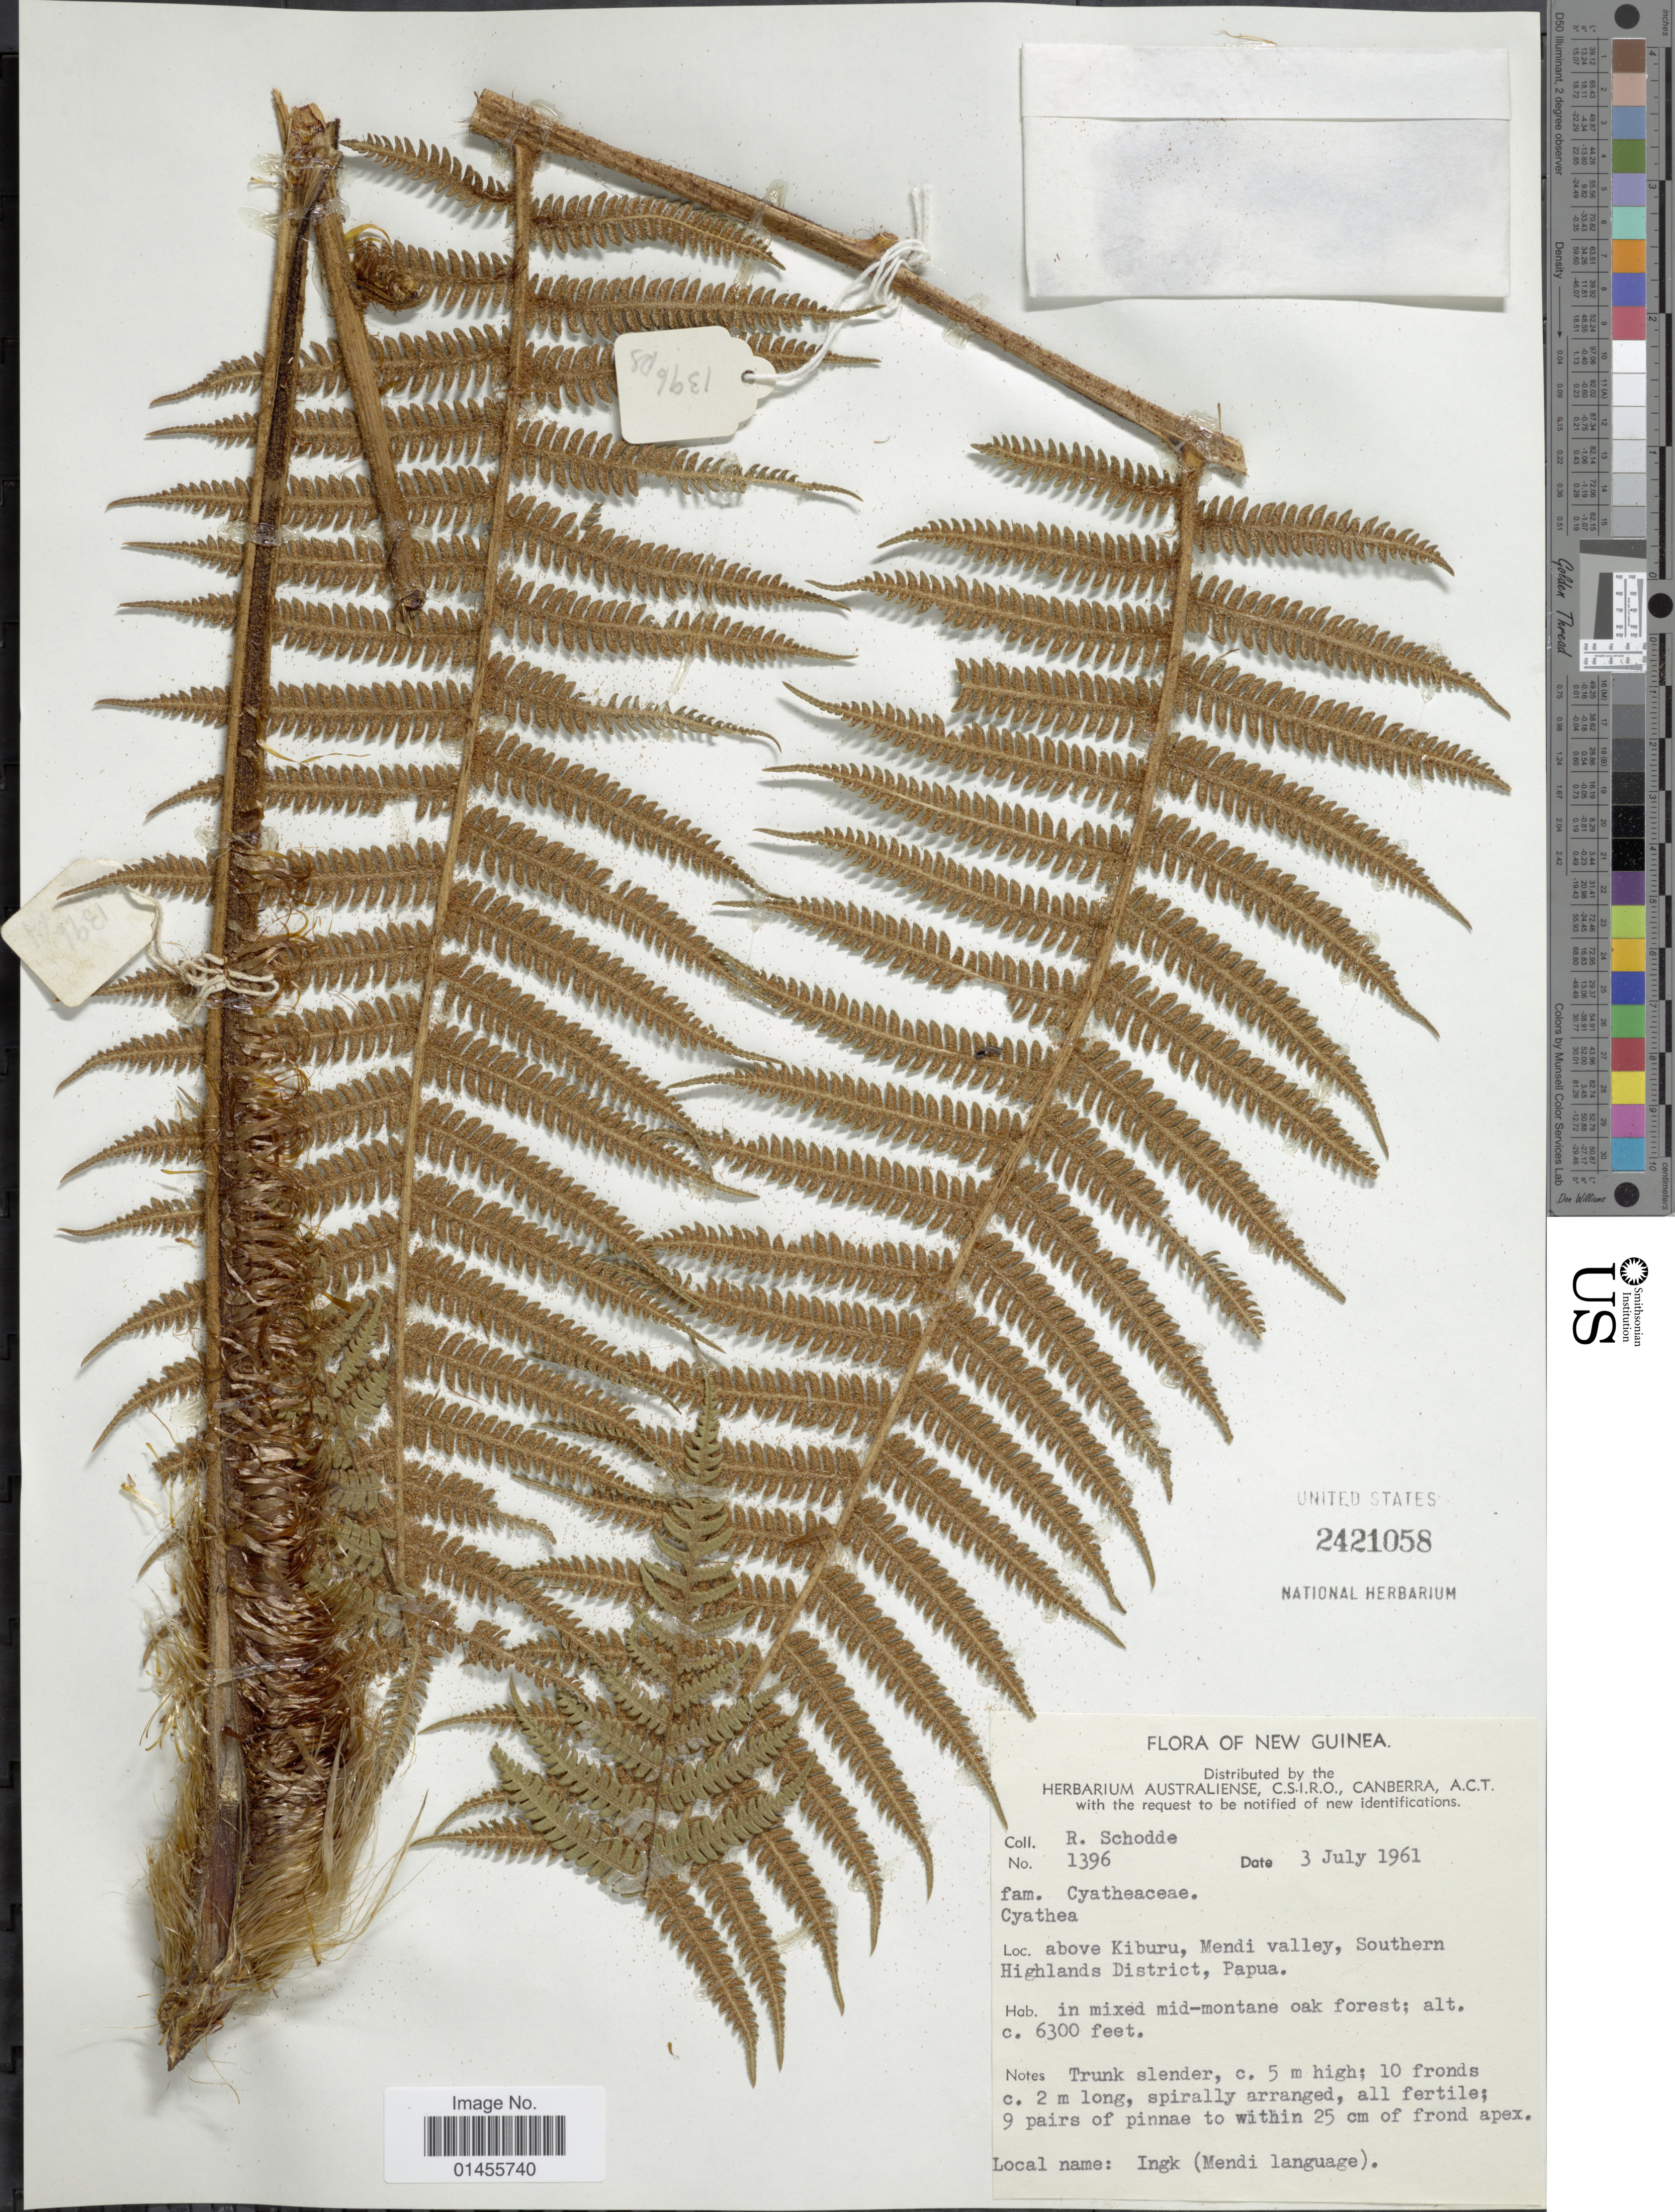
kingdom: Plantae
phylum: Tracheophyta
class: Polypodiopsida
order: Cyatheales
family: Cyatheaceae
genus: Alsophila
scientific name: Alsophila sp.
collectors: R. Schodde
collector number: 1396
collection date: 1961-07-03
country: Papua New Guinea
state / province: Southern Highlands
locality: New Guinea. above Kiburu, Mendi valley, Southern Highlands District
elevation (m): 1920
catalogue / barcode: US 2421058